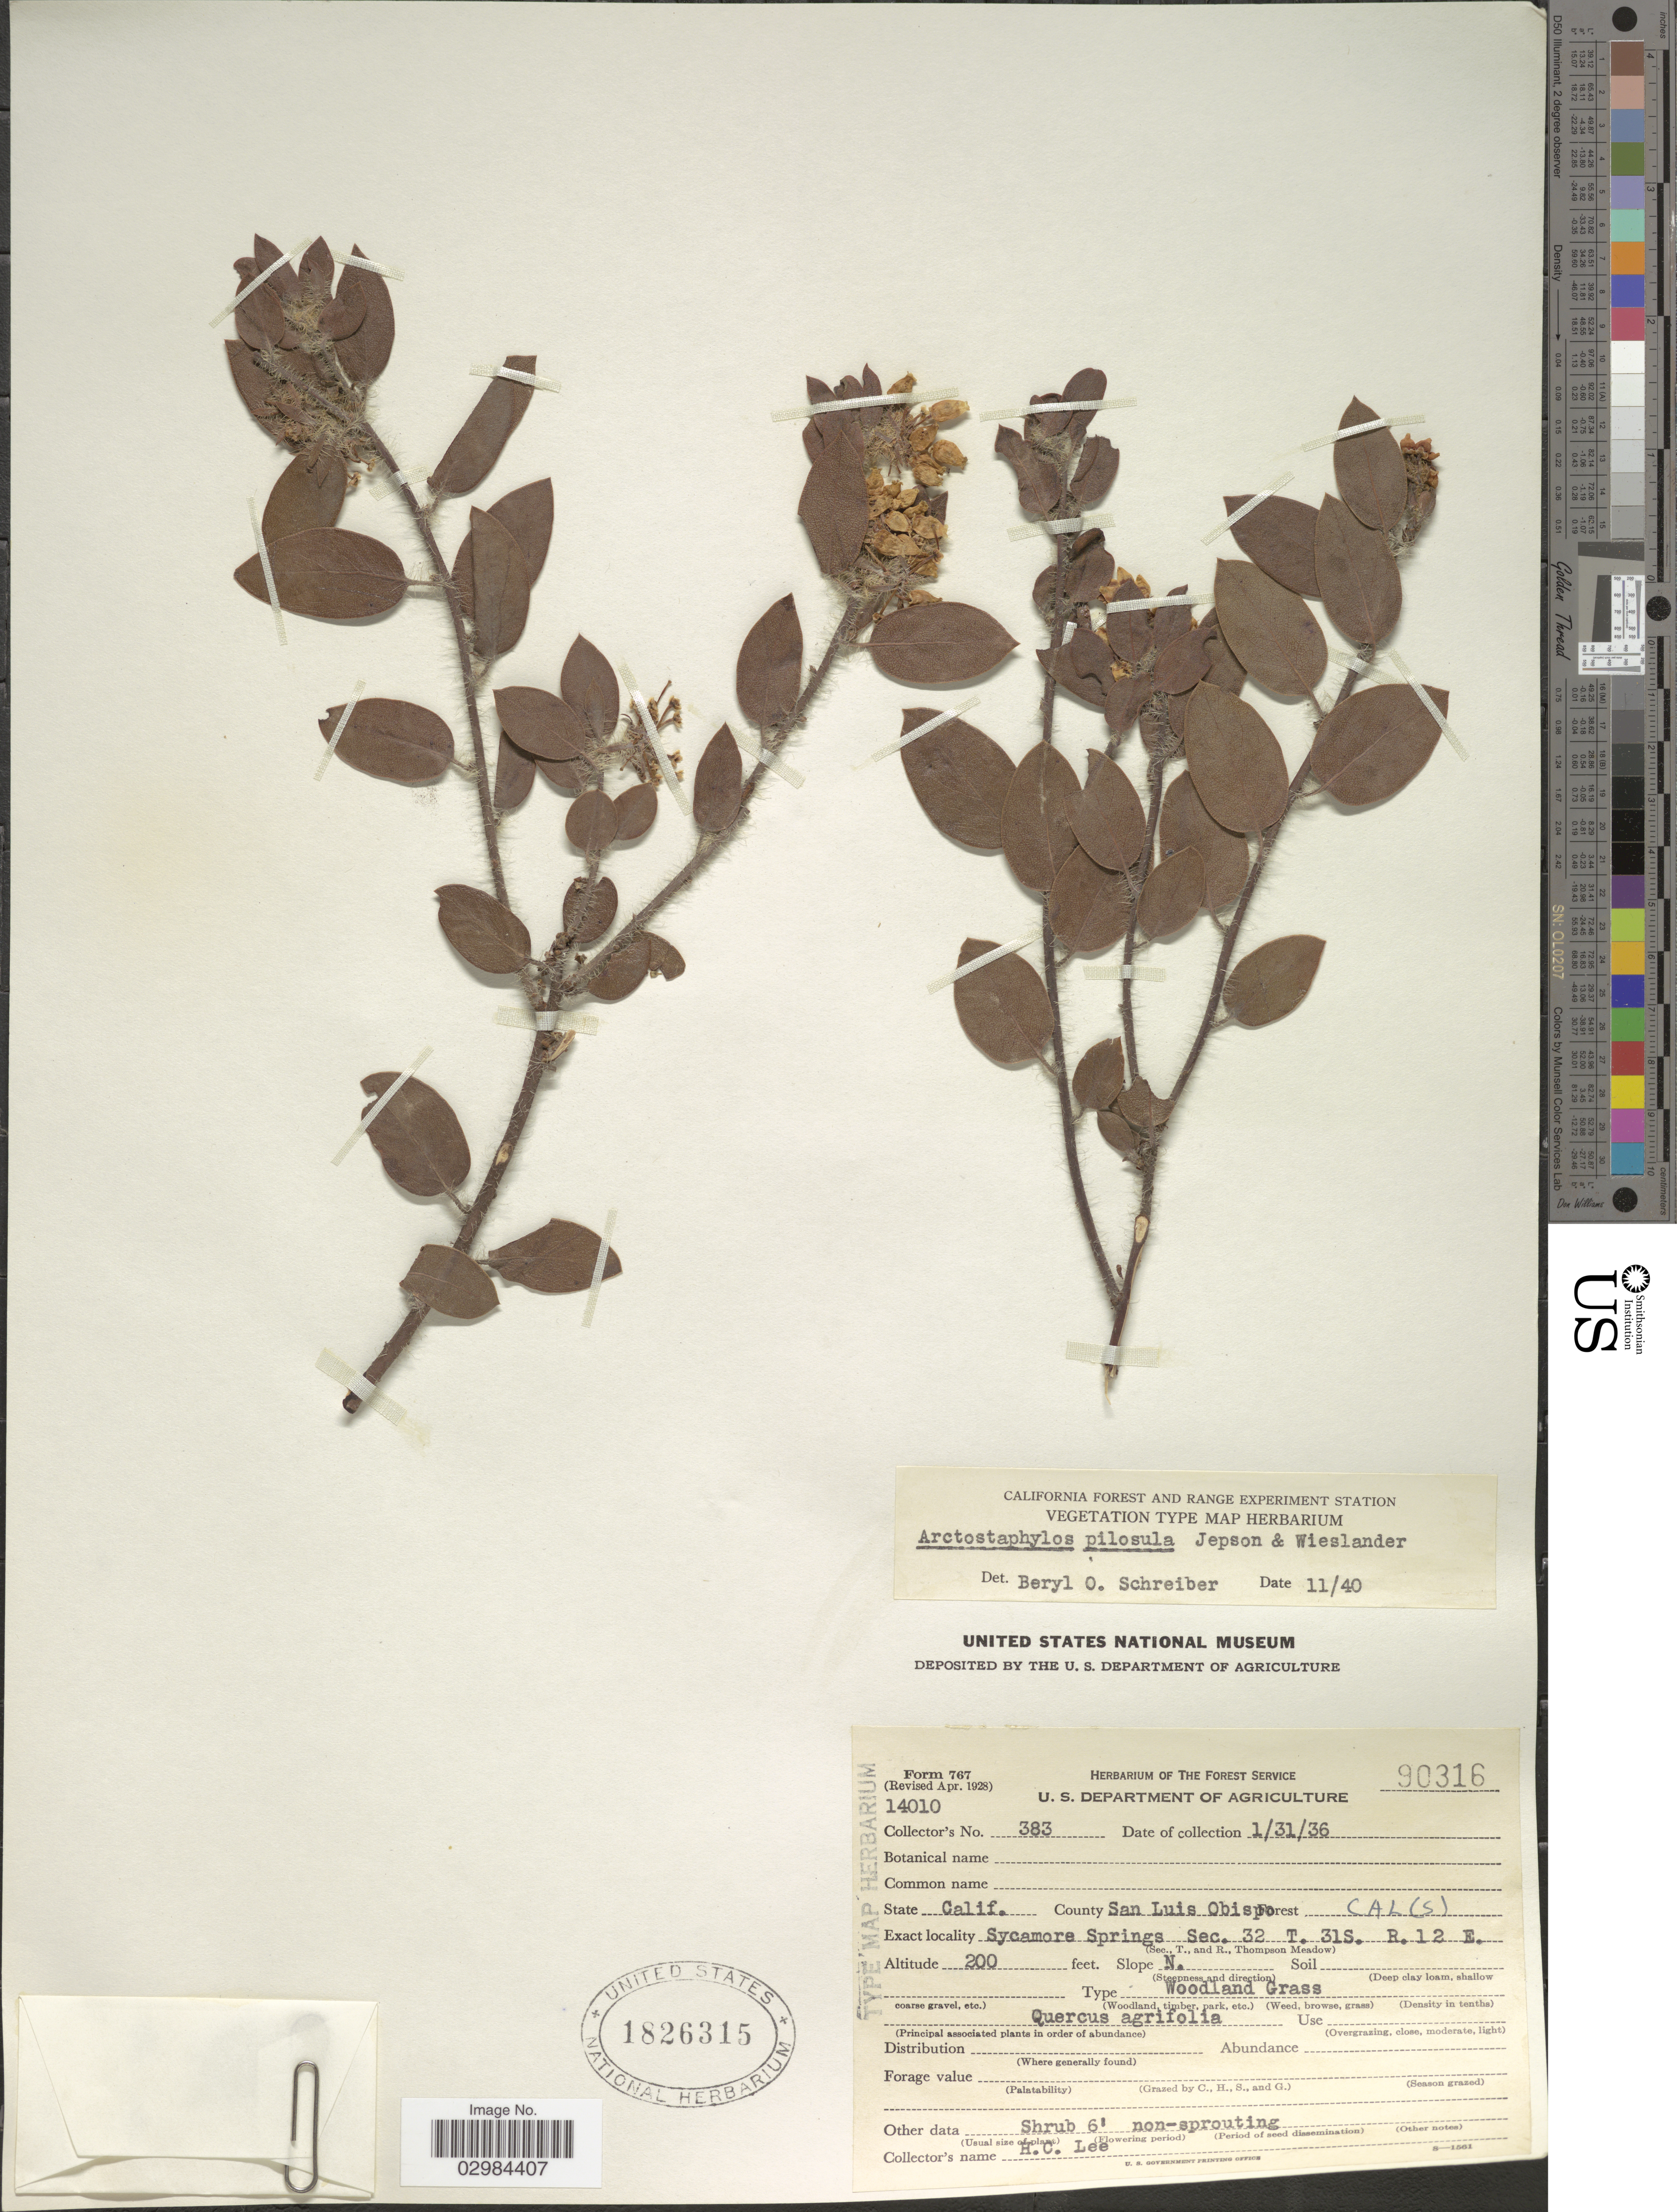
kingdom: Plantae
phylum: Tracheophyta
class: Magnoliopsida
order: Ericales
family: Ericaceae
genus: Arctostaphylos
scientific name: Arctostaphylos pilosula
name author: Jeps. & Wiesl.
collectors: H. Lee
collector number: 383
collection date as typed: Transcribed d/m/y: 31/1/36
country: United States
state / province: California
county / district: San Luis Obispo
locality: County San Luis Obispo, Sycamore Springs Sec. 32 T31S R12E.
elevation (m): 61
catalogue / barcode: US 1826315